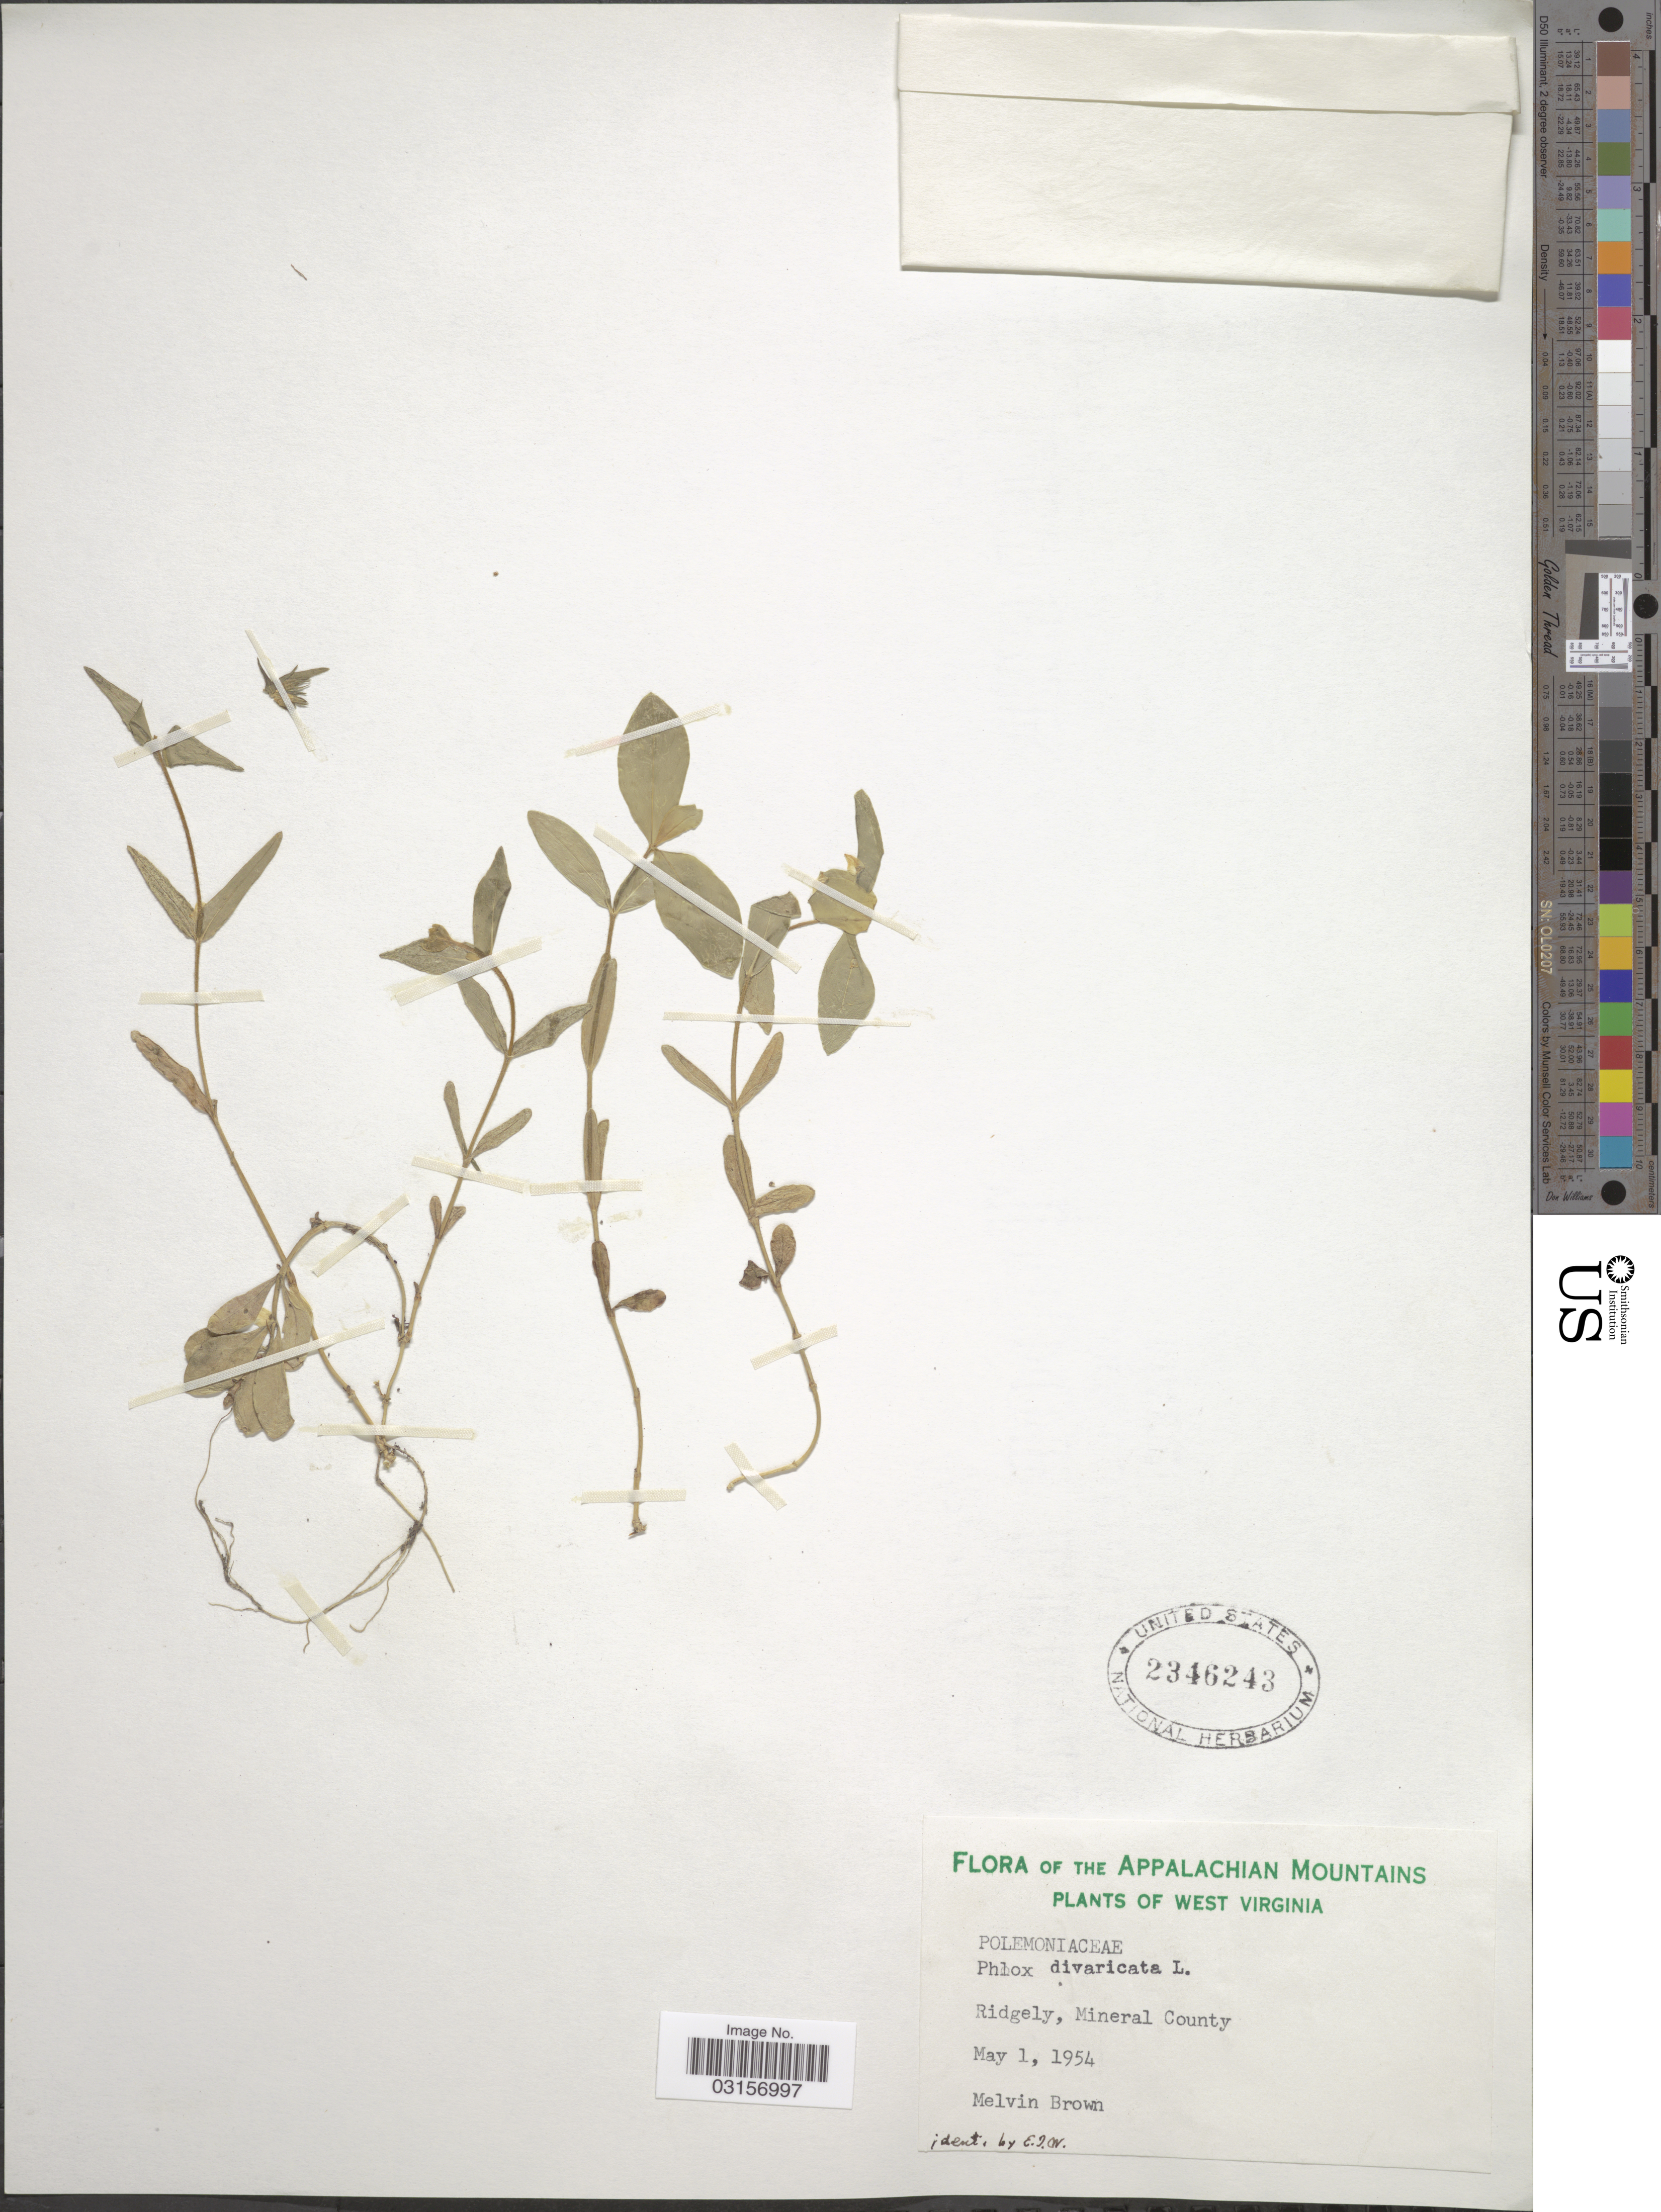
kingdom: Plantae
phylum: Tracheophyta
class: Magnoliopsida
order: Ericales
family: Polemoniaceae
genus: Phlox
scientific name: Phlox divaricata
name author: L.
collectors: M. Brown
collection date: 1954-05-01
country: United States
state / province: West Virginia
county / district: Mineral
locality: The Appalachian Mountains, Ridgely, Mineral County.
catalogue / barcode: US 2346243